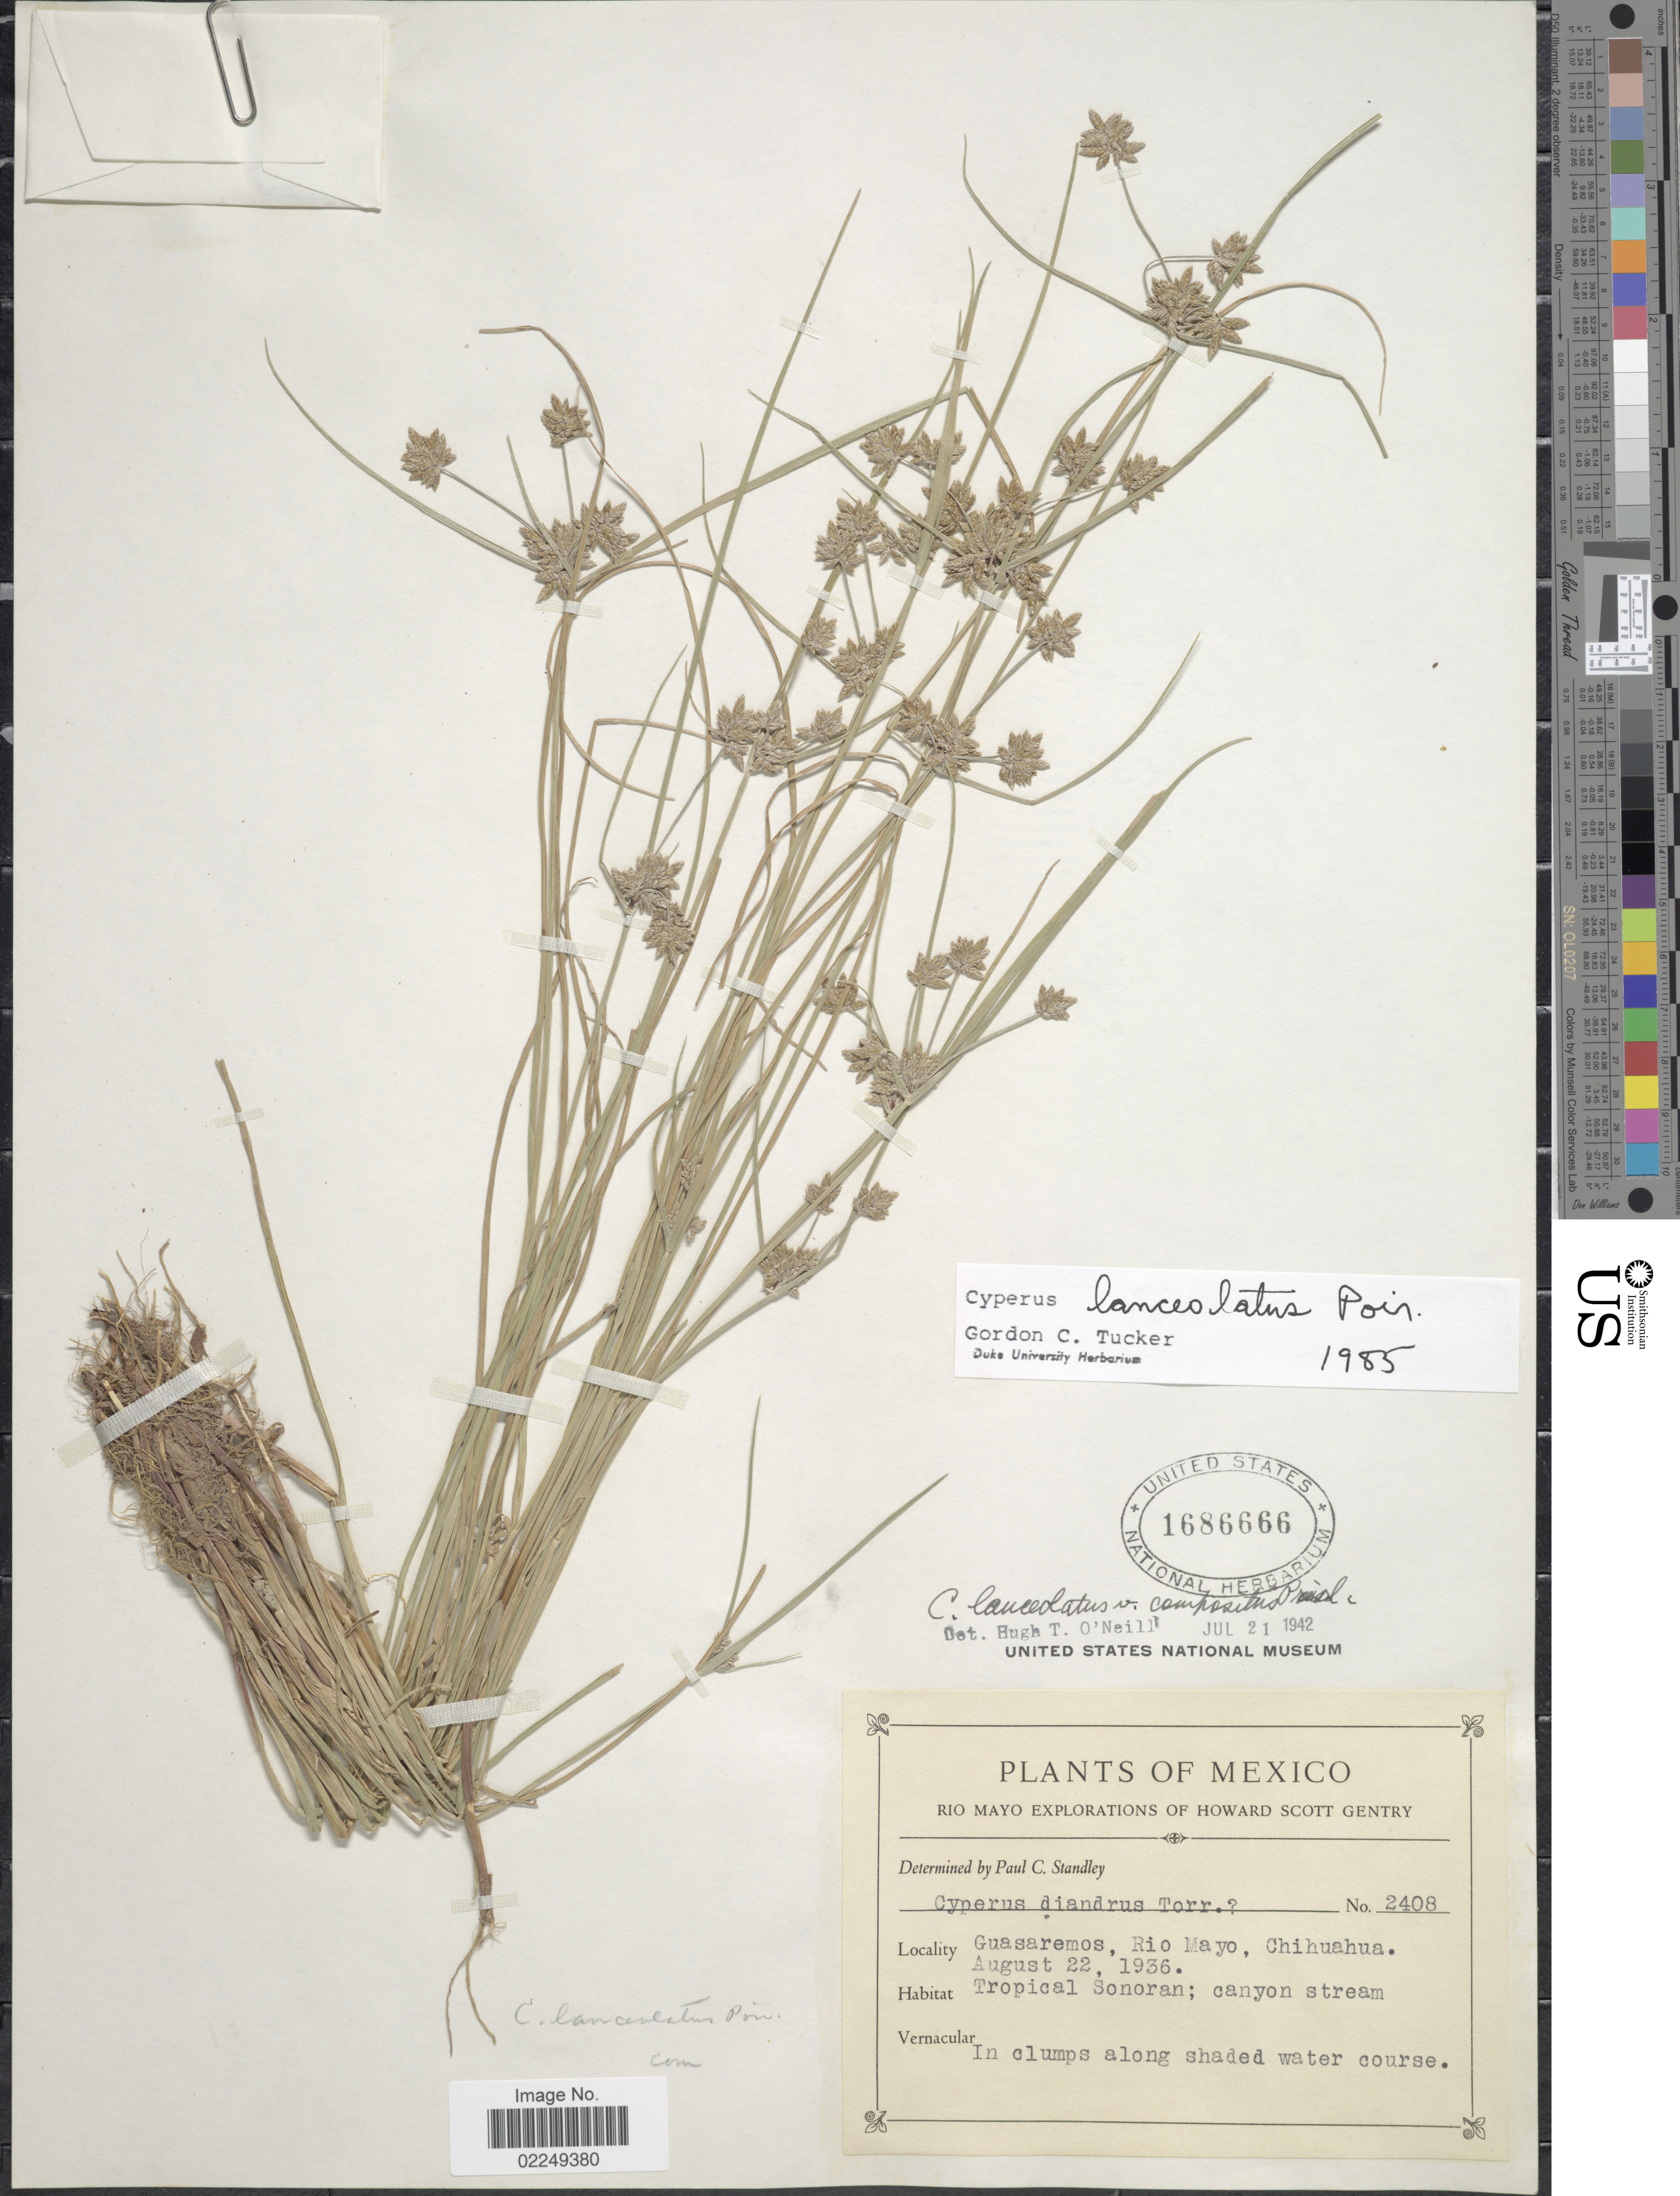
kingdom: Plantae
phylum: Tracheophyta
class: Liliopsida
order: Poales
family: Cyperaceae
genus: Cyperus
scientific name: Cyperus lanceolatus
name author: Poir.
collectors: H. S. Gentry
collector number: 2408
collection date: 1936-08-22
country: Mexico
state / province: Chihuahua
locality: Guasaremos, Rio Mayo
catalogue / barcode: US 1686666